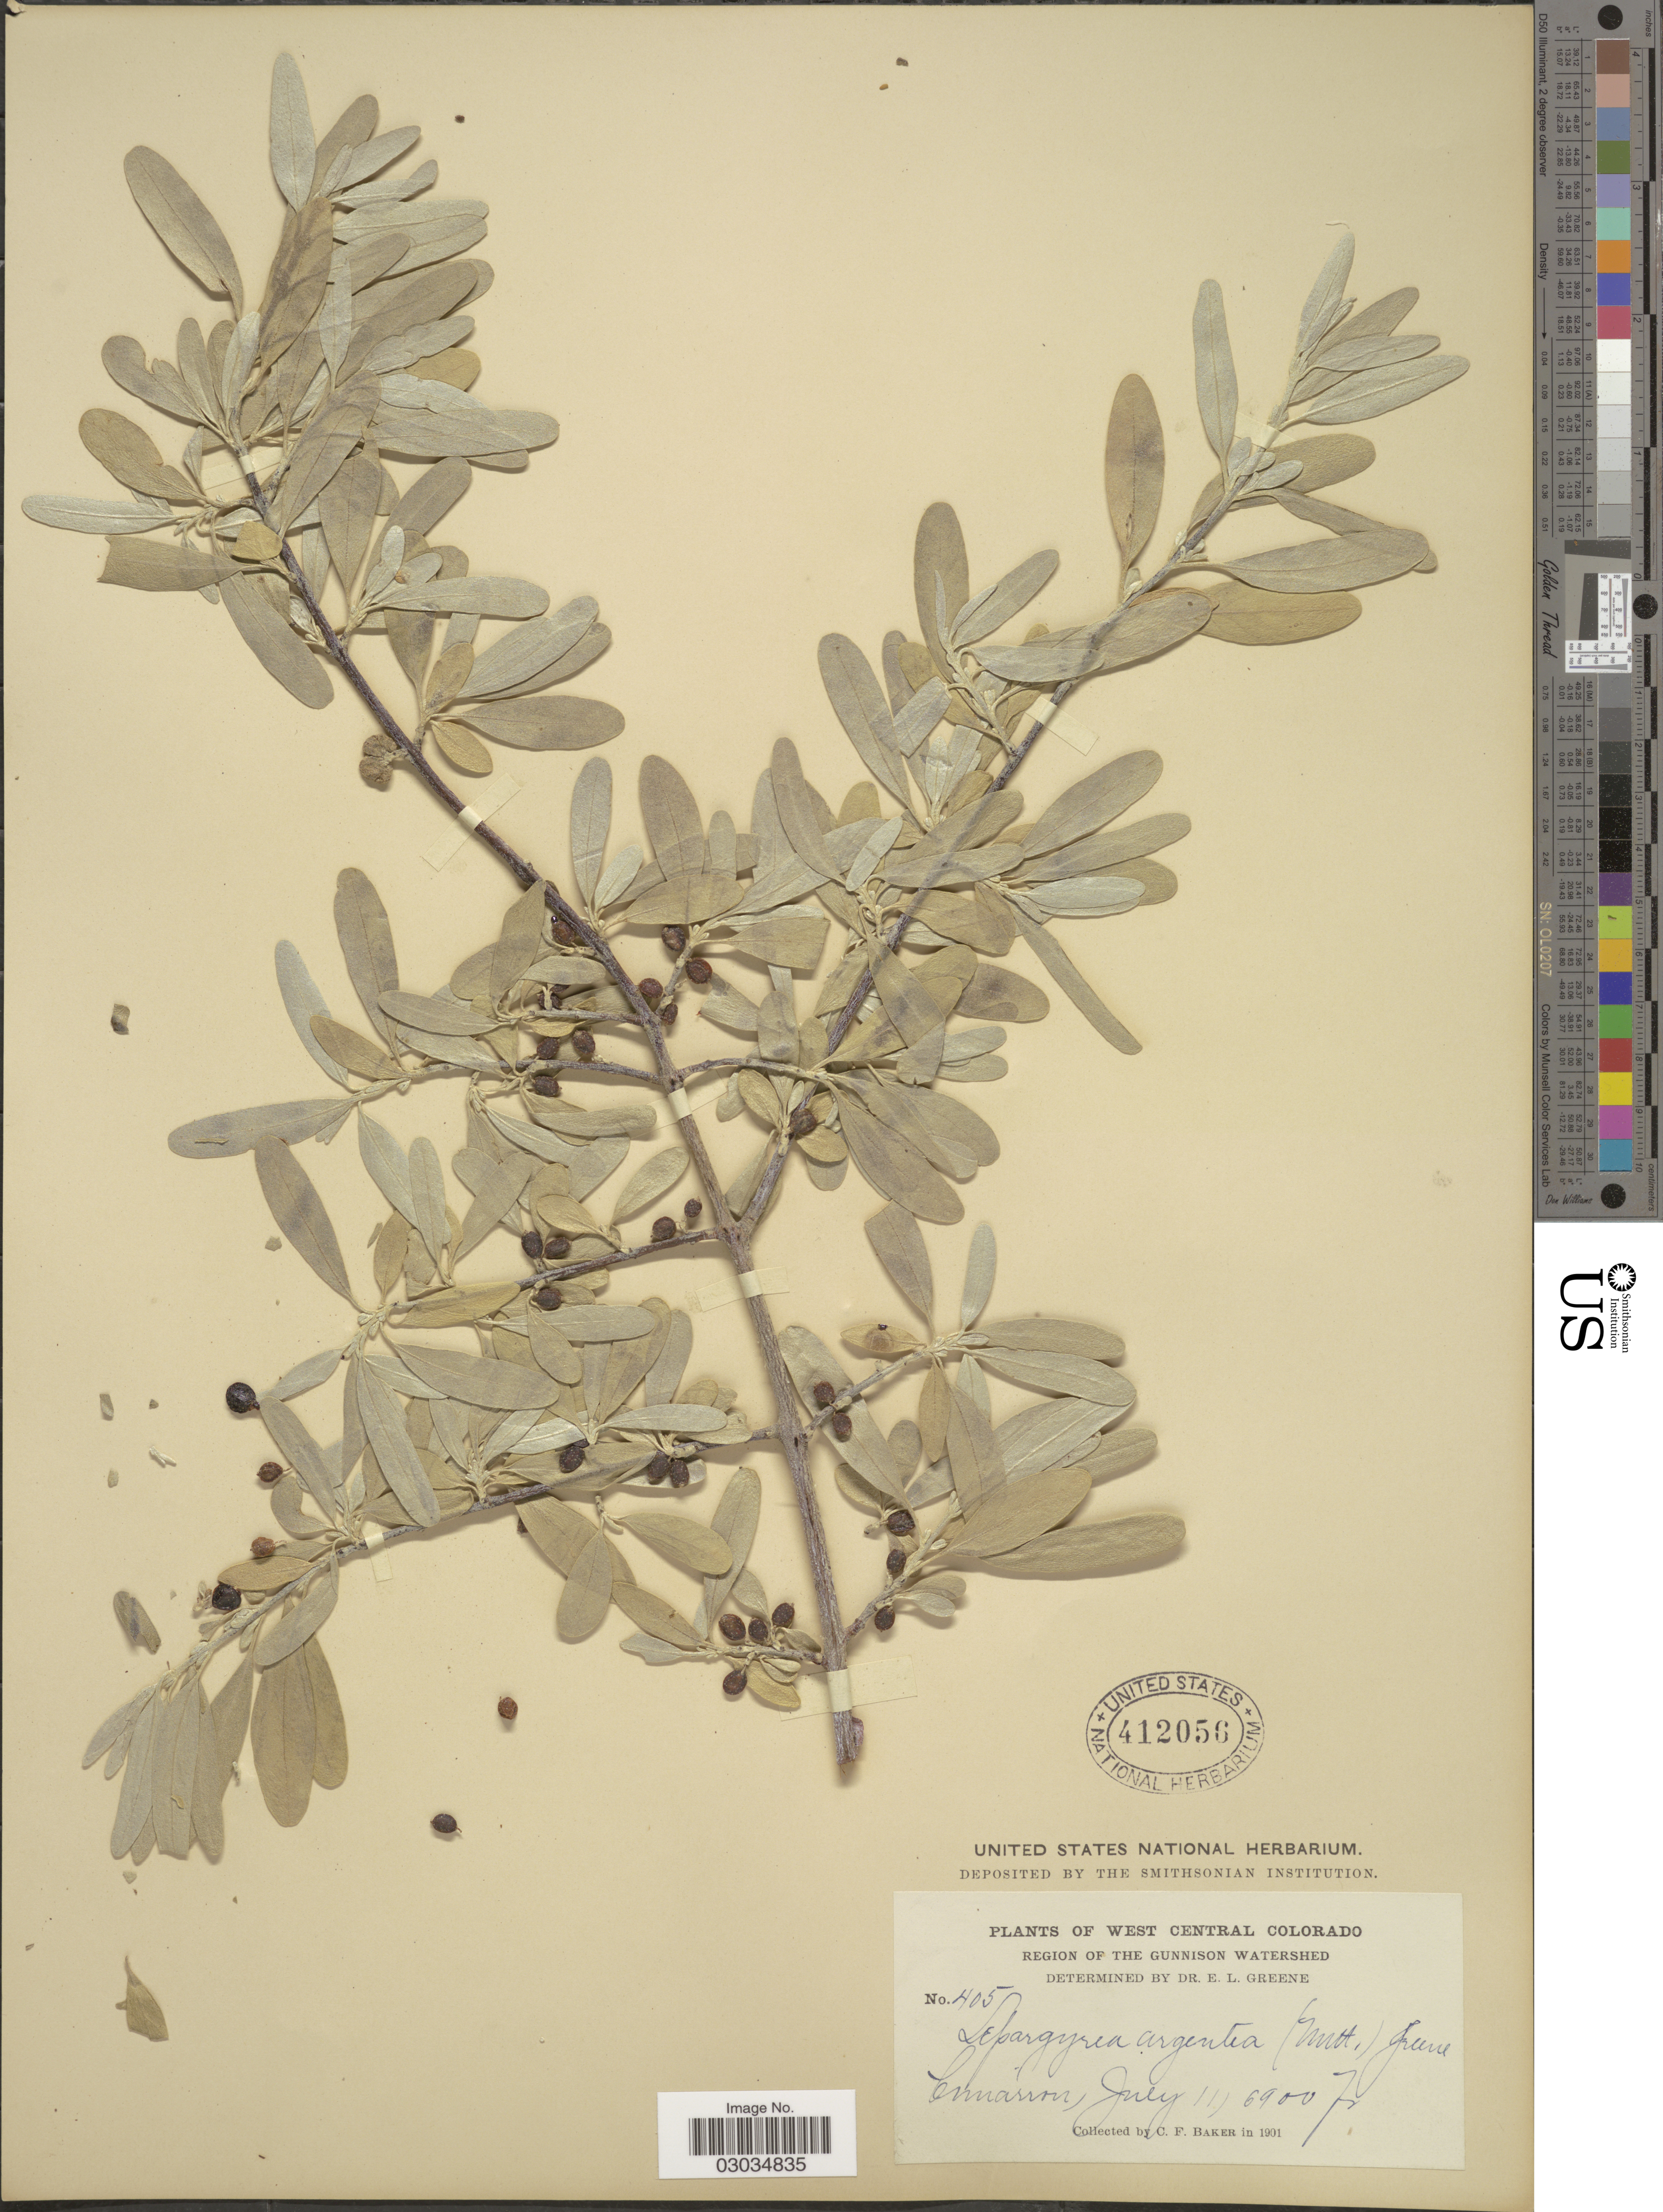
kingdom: Plantae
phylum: Tracheophyta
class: Magnoliopsida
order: Rosales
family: Elaeagnaceae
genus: Shepherdia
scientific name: Shepherdia argentea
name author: (Pursh) Nutt.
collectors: C. F. Baker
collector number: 405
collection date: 1901-07-11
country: United States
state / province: Colorado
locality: West Central Colorado, Region of the Gunnison Watershed, Cimarron.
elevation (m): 2103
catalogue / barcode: US 412056